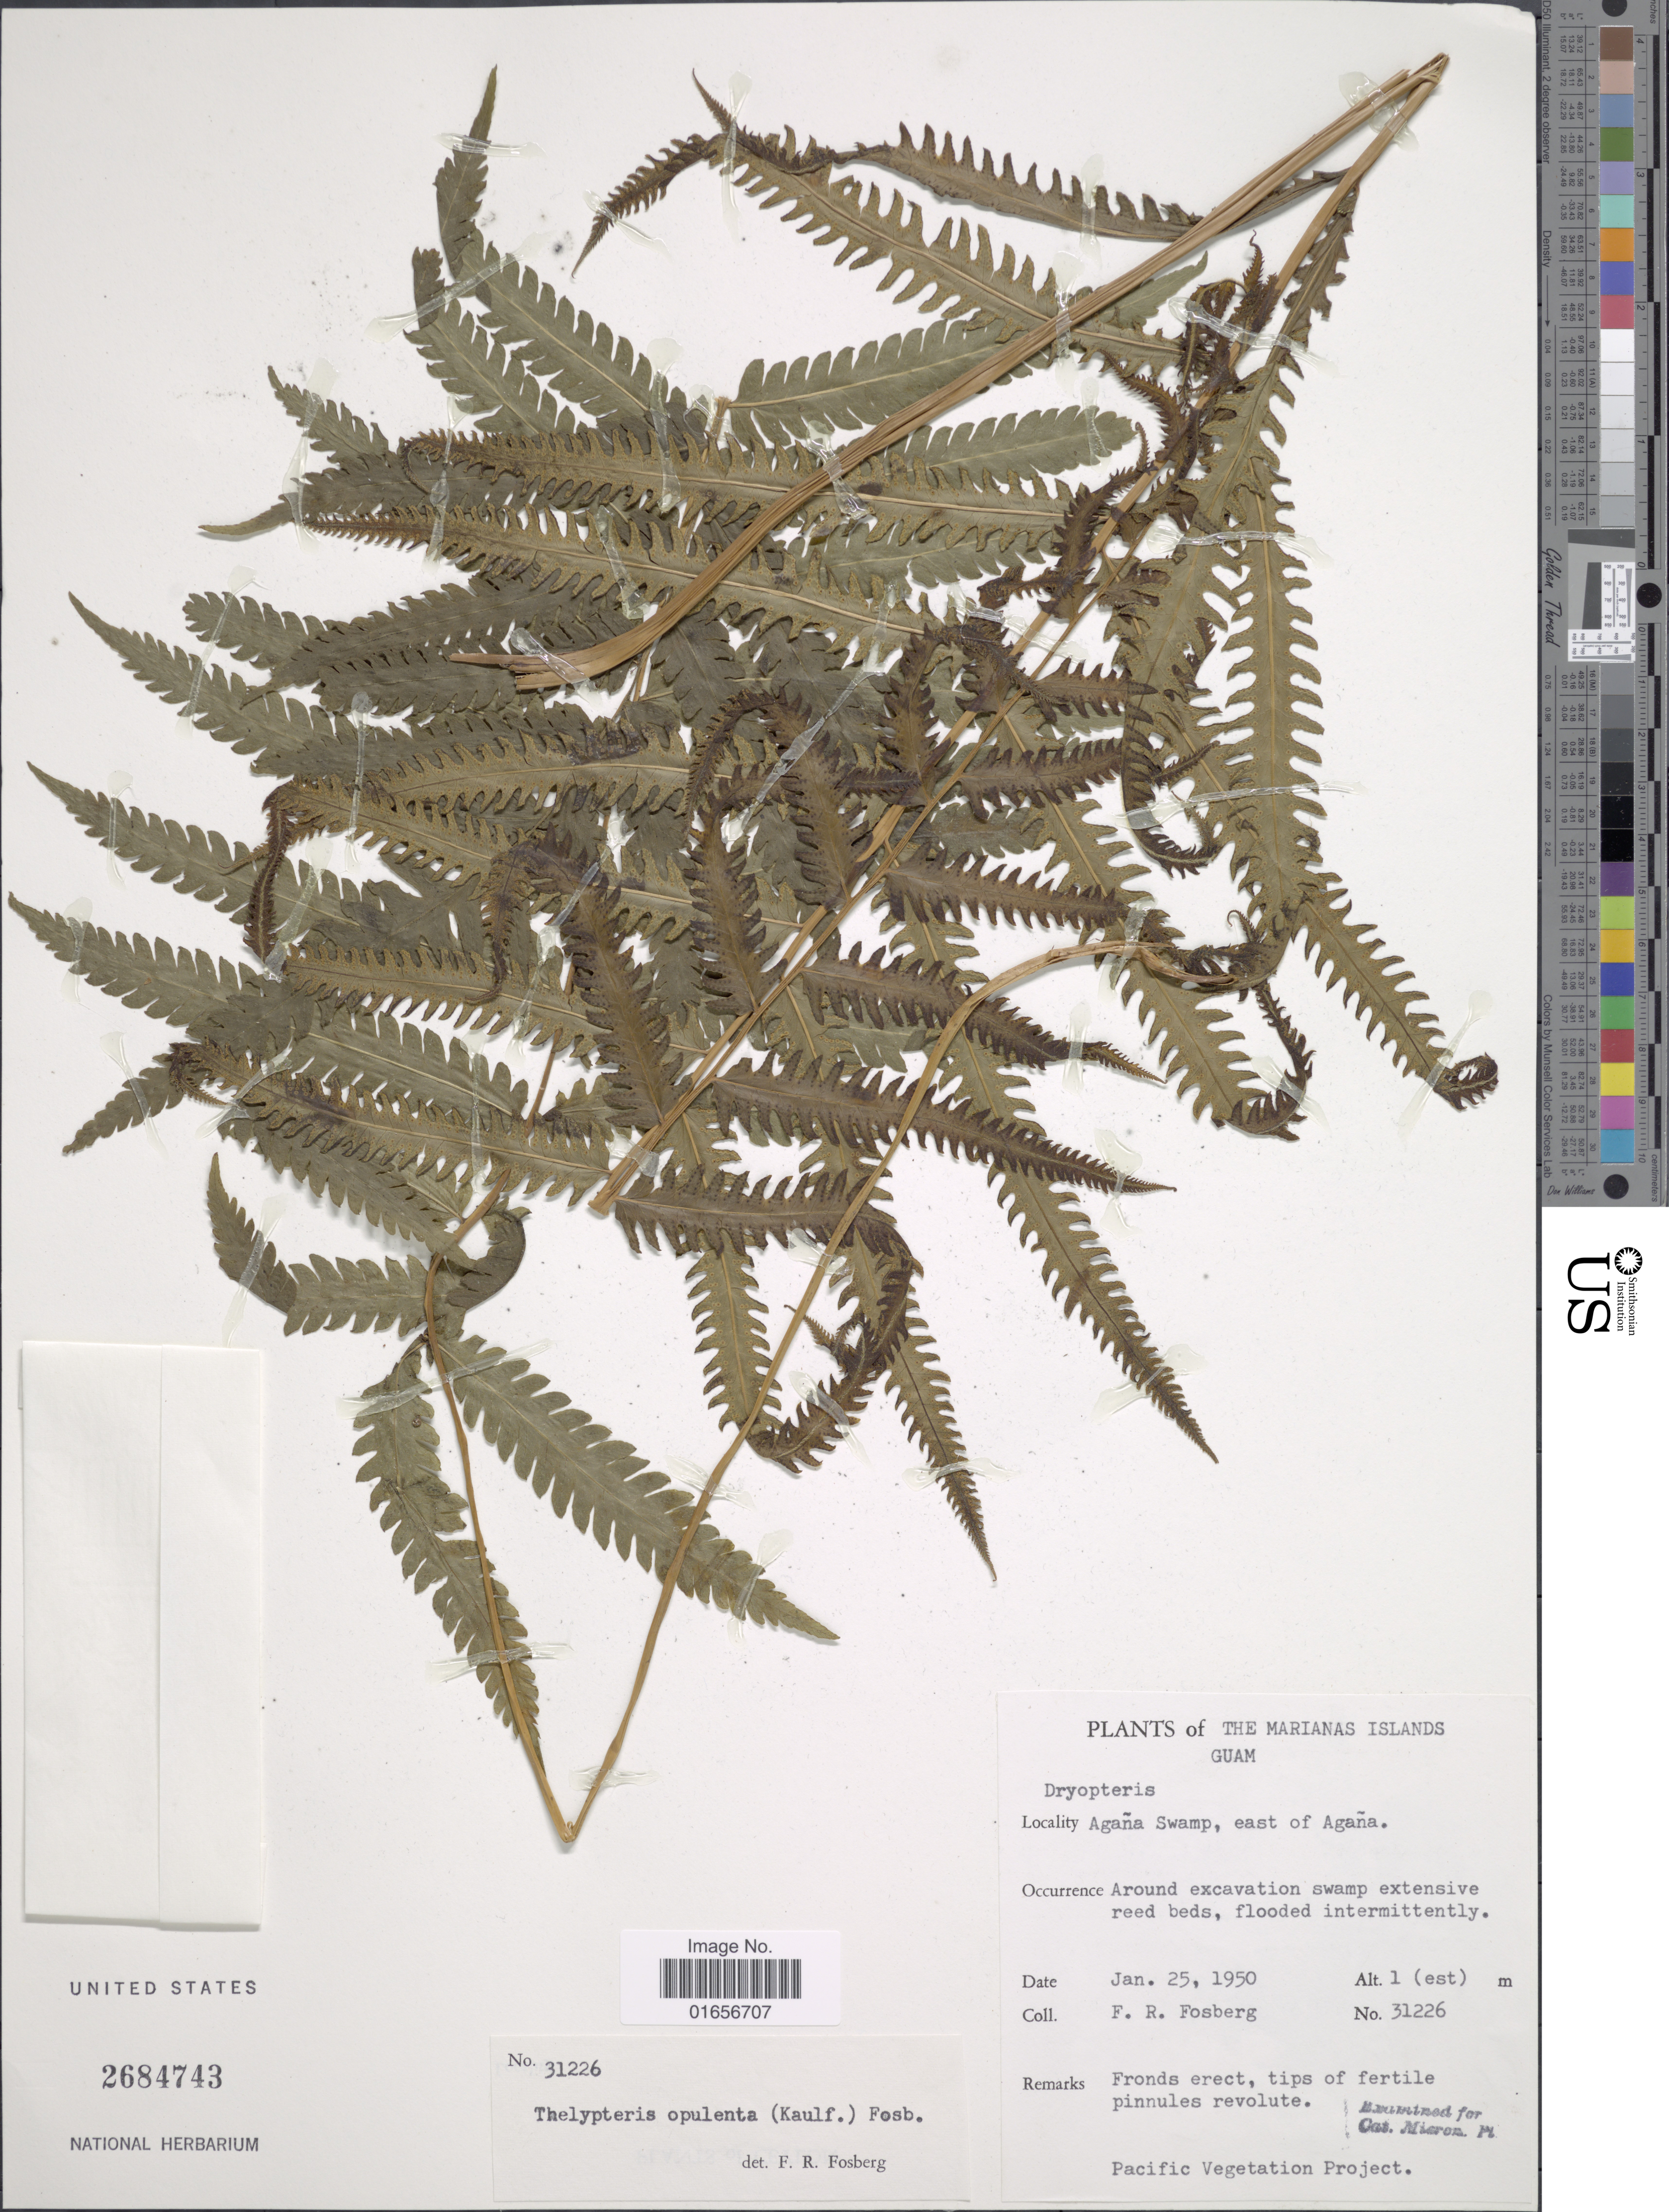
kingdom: Plantae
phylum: Tracheophyta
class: Polypodiopsida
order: Polypodiales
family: Thelypteridaceae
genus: Amphineuron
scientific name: Amphineuron opulentum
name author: (Kaulf.) Holttum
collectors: F. R. Fosberg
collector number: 31226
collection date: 1950-01-25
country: Northern Mariana Islands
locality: The Marianas islands, Guam, Agaña swamp, east of Agaña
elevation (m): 1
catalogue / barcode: US 2684743